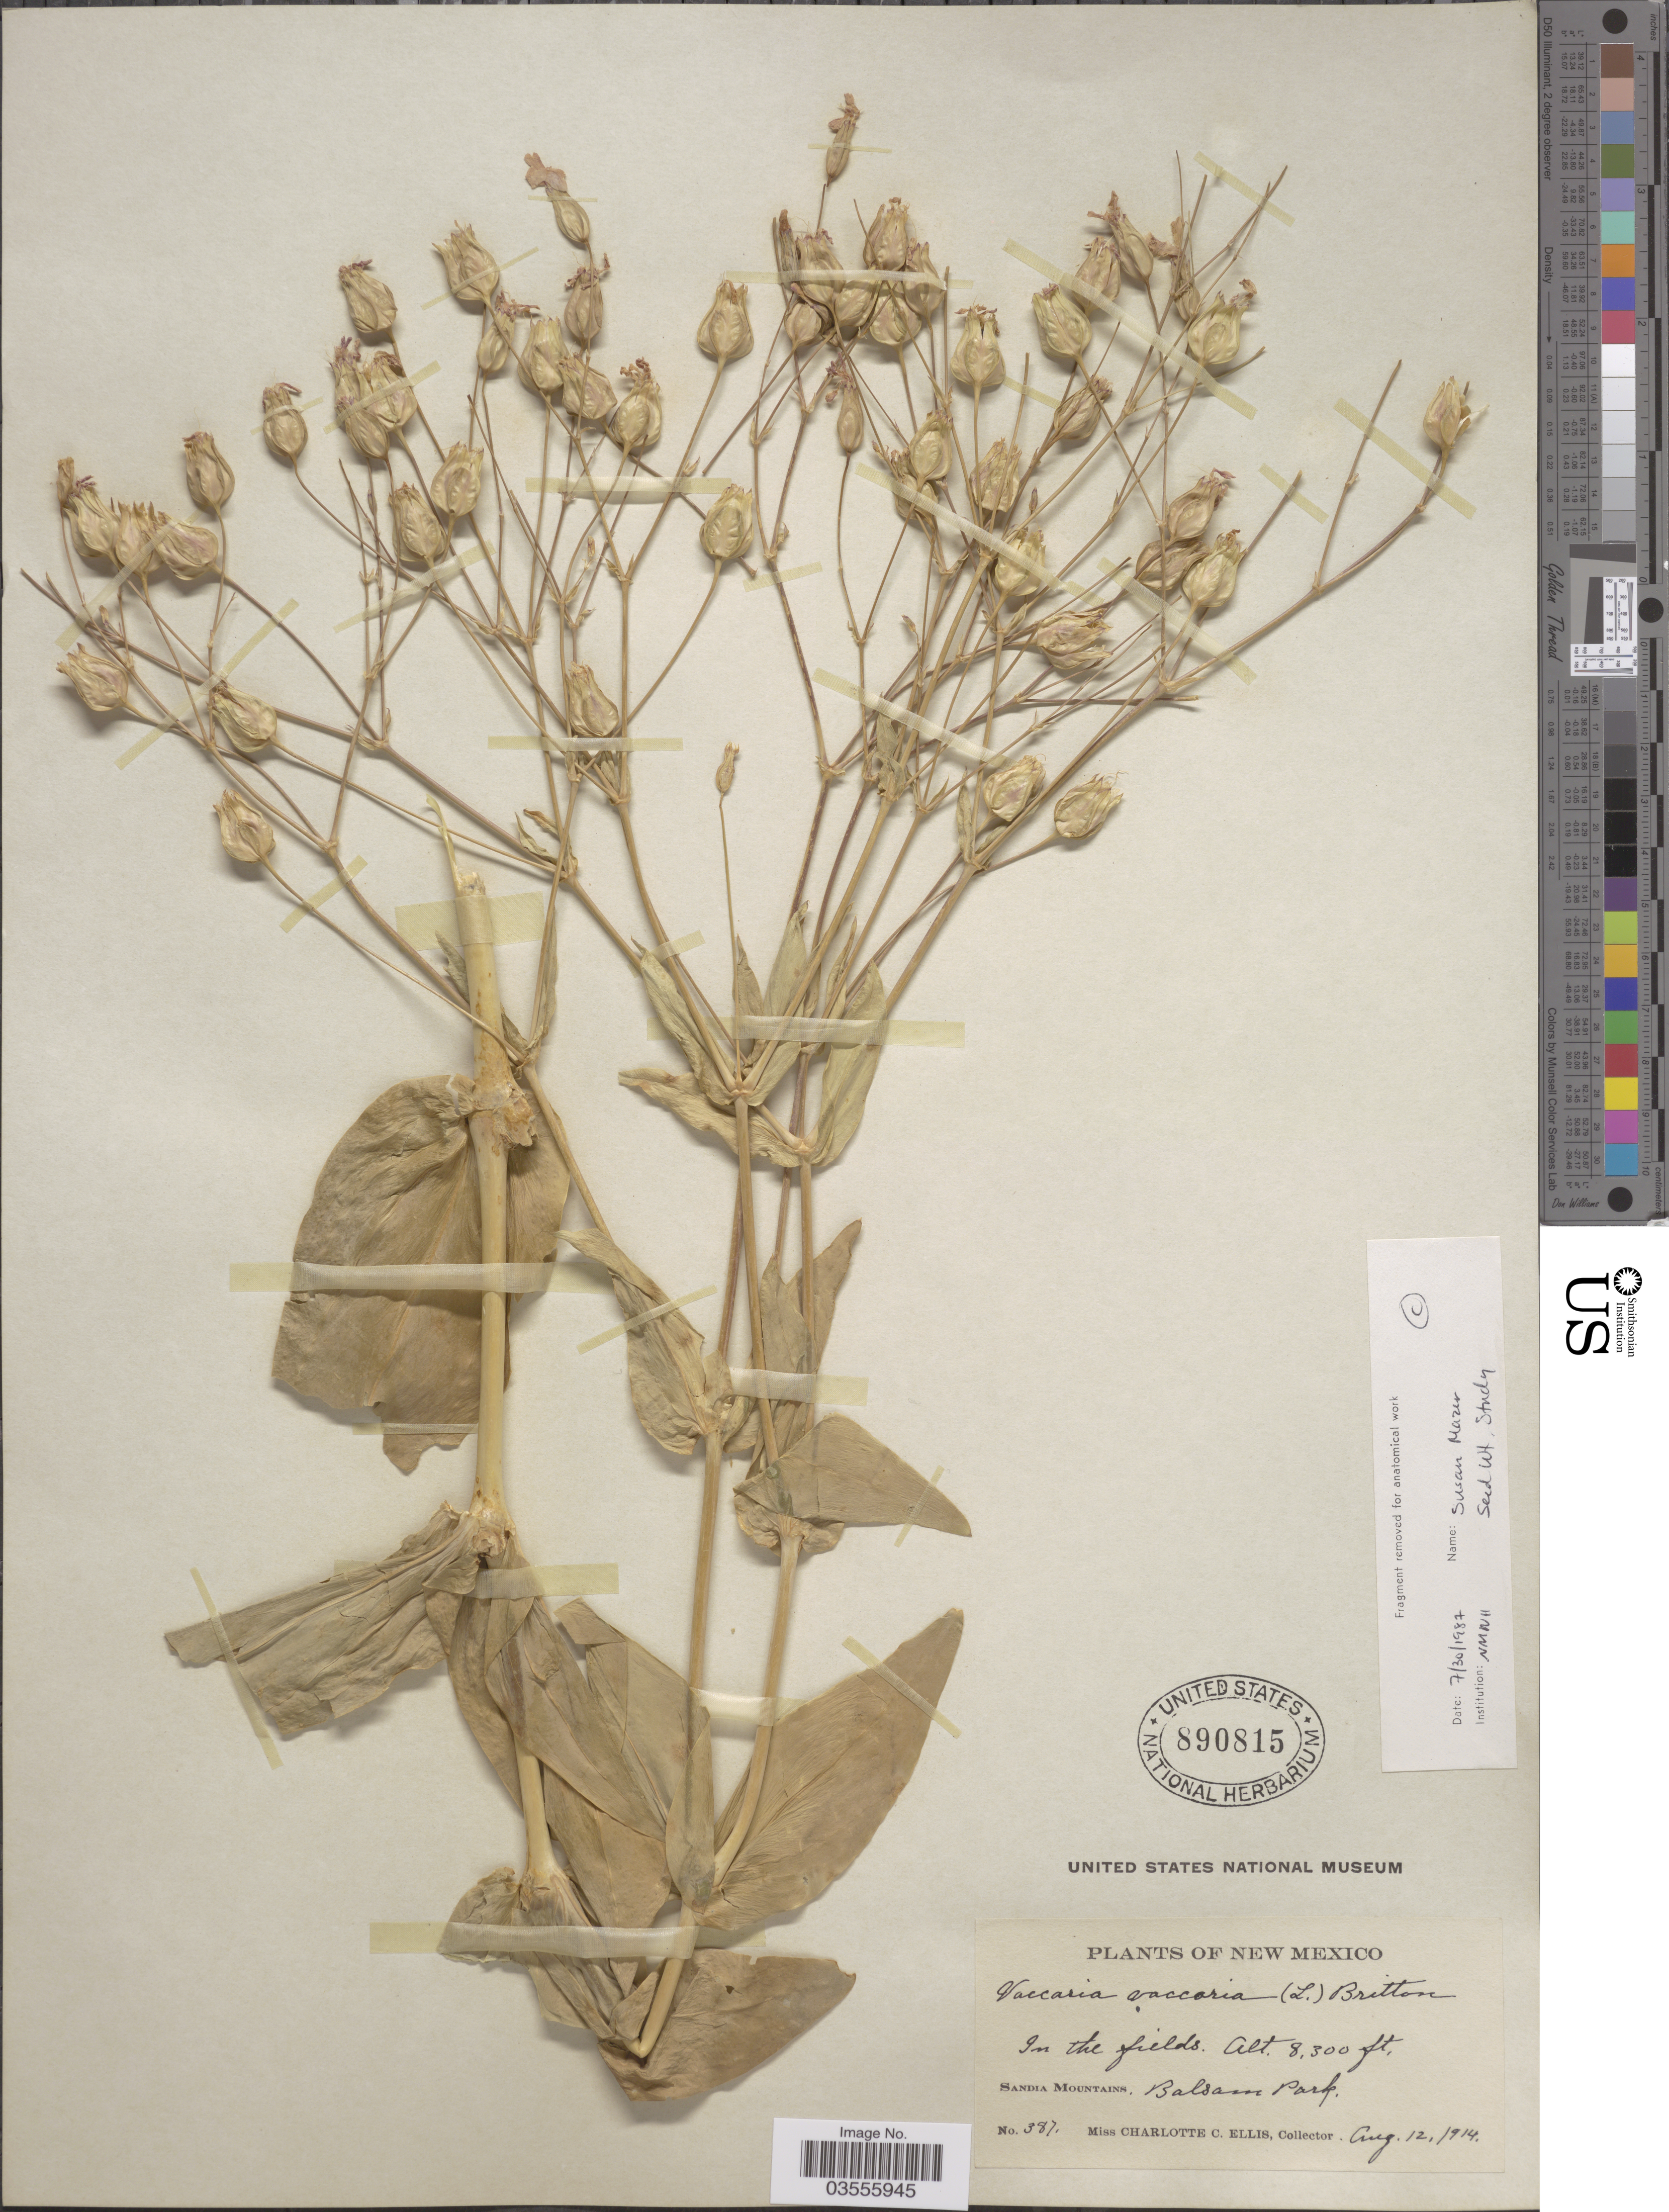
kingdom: Plantae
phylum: Tracheophyta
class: Magnoliopsida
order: Caryophyllales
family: Caryophyllaceae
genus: Gypsophila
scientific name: Gypsophila vaccaria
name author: (L.) Sm.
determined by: Strong, M. T., (US), Smithsonian Institution - National Museum of Natural History (UNITED STATES)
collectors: C. C. Ellis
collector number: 387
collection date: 1914-08-12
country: United States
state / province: New Mexico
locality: In the fields. Sandia Mountains, Balsam Park.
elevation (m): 2530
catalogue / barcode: US 890815